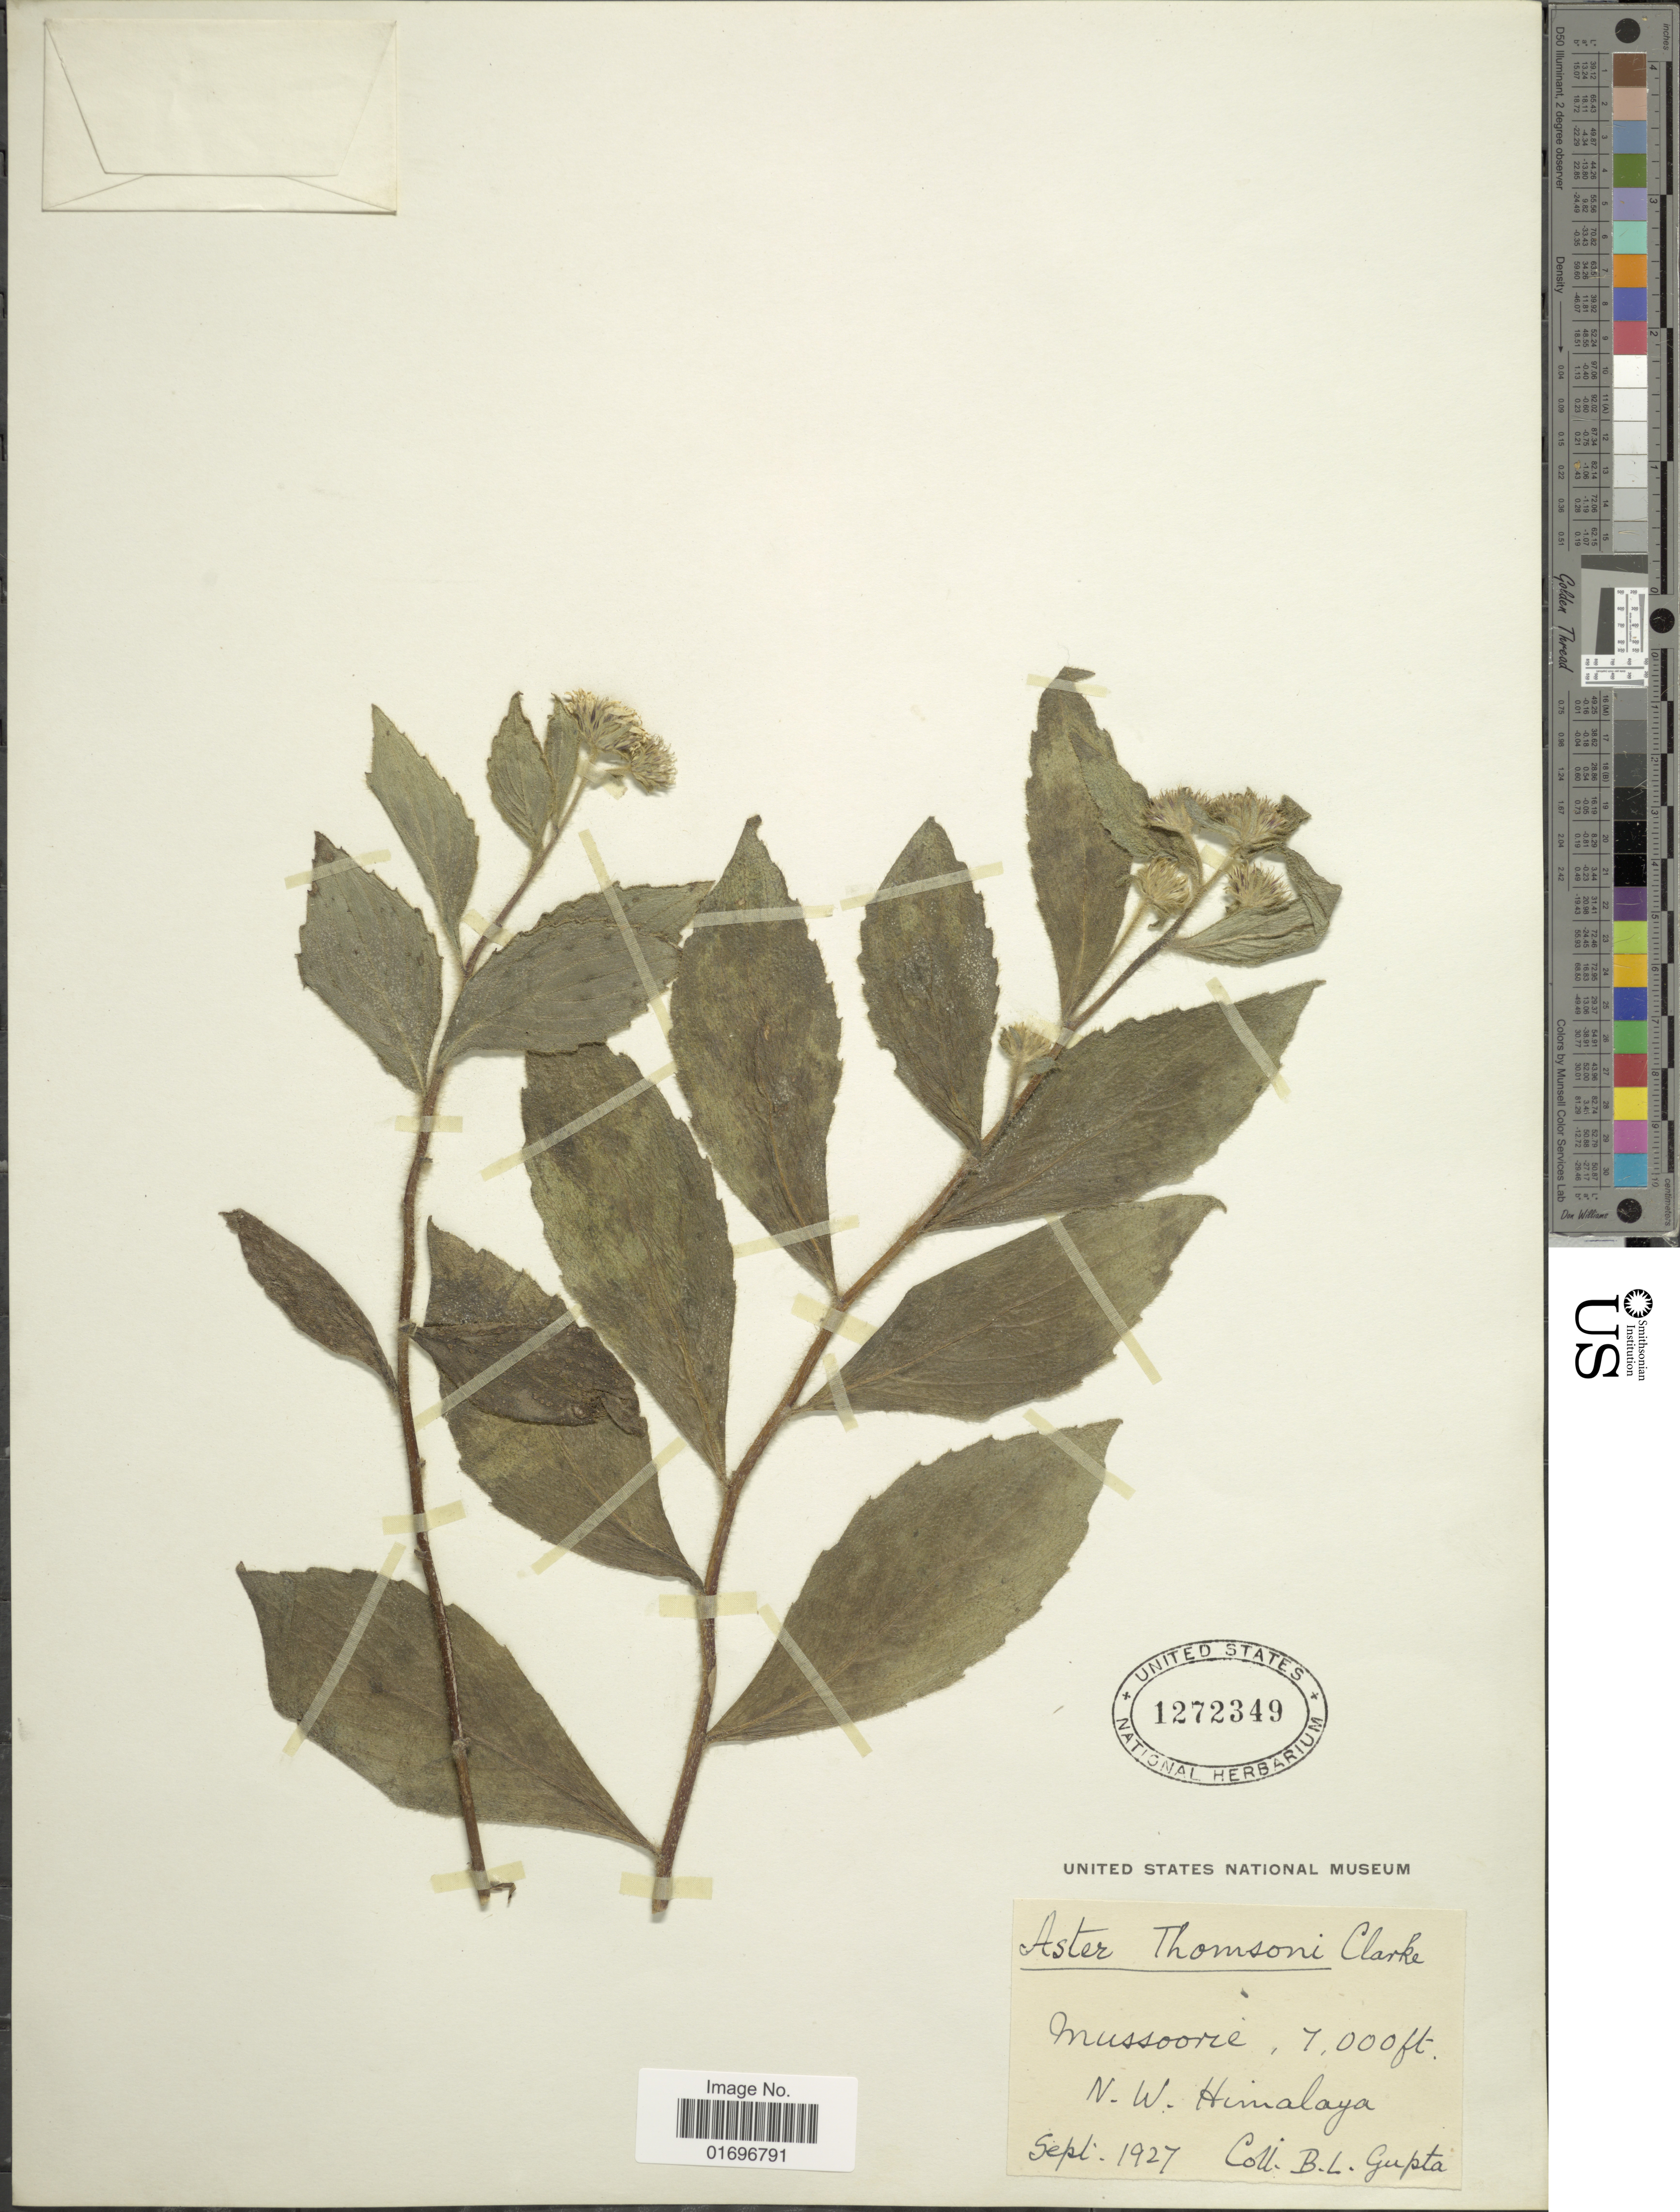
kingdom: Plantae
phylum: Tracheophyta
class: Magnoliopsida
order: Asterales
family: Asteraceae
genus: Aster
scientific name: Aster thomsonii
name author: C.B. Clarke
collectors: B. L. Gupta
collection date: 1927-09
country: India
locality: Mussoorie. N.W. Himalaya.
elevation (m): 2134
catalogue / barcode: US 1272349